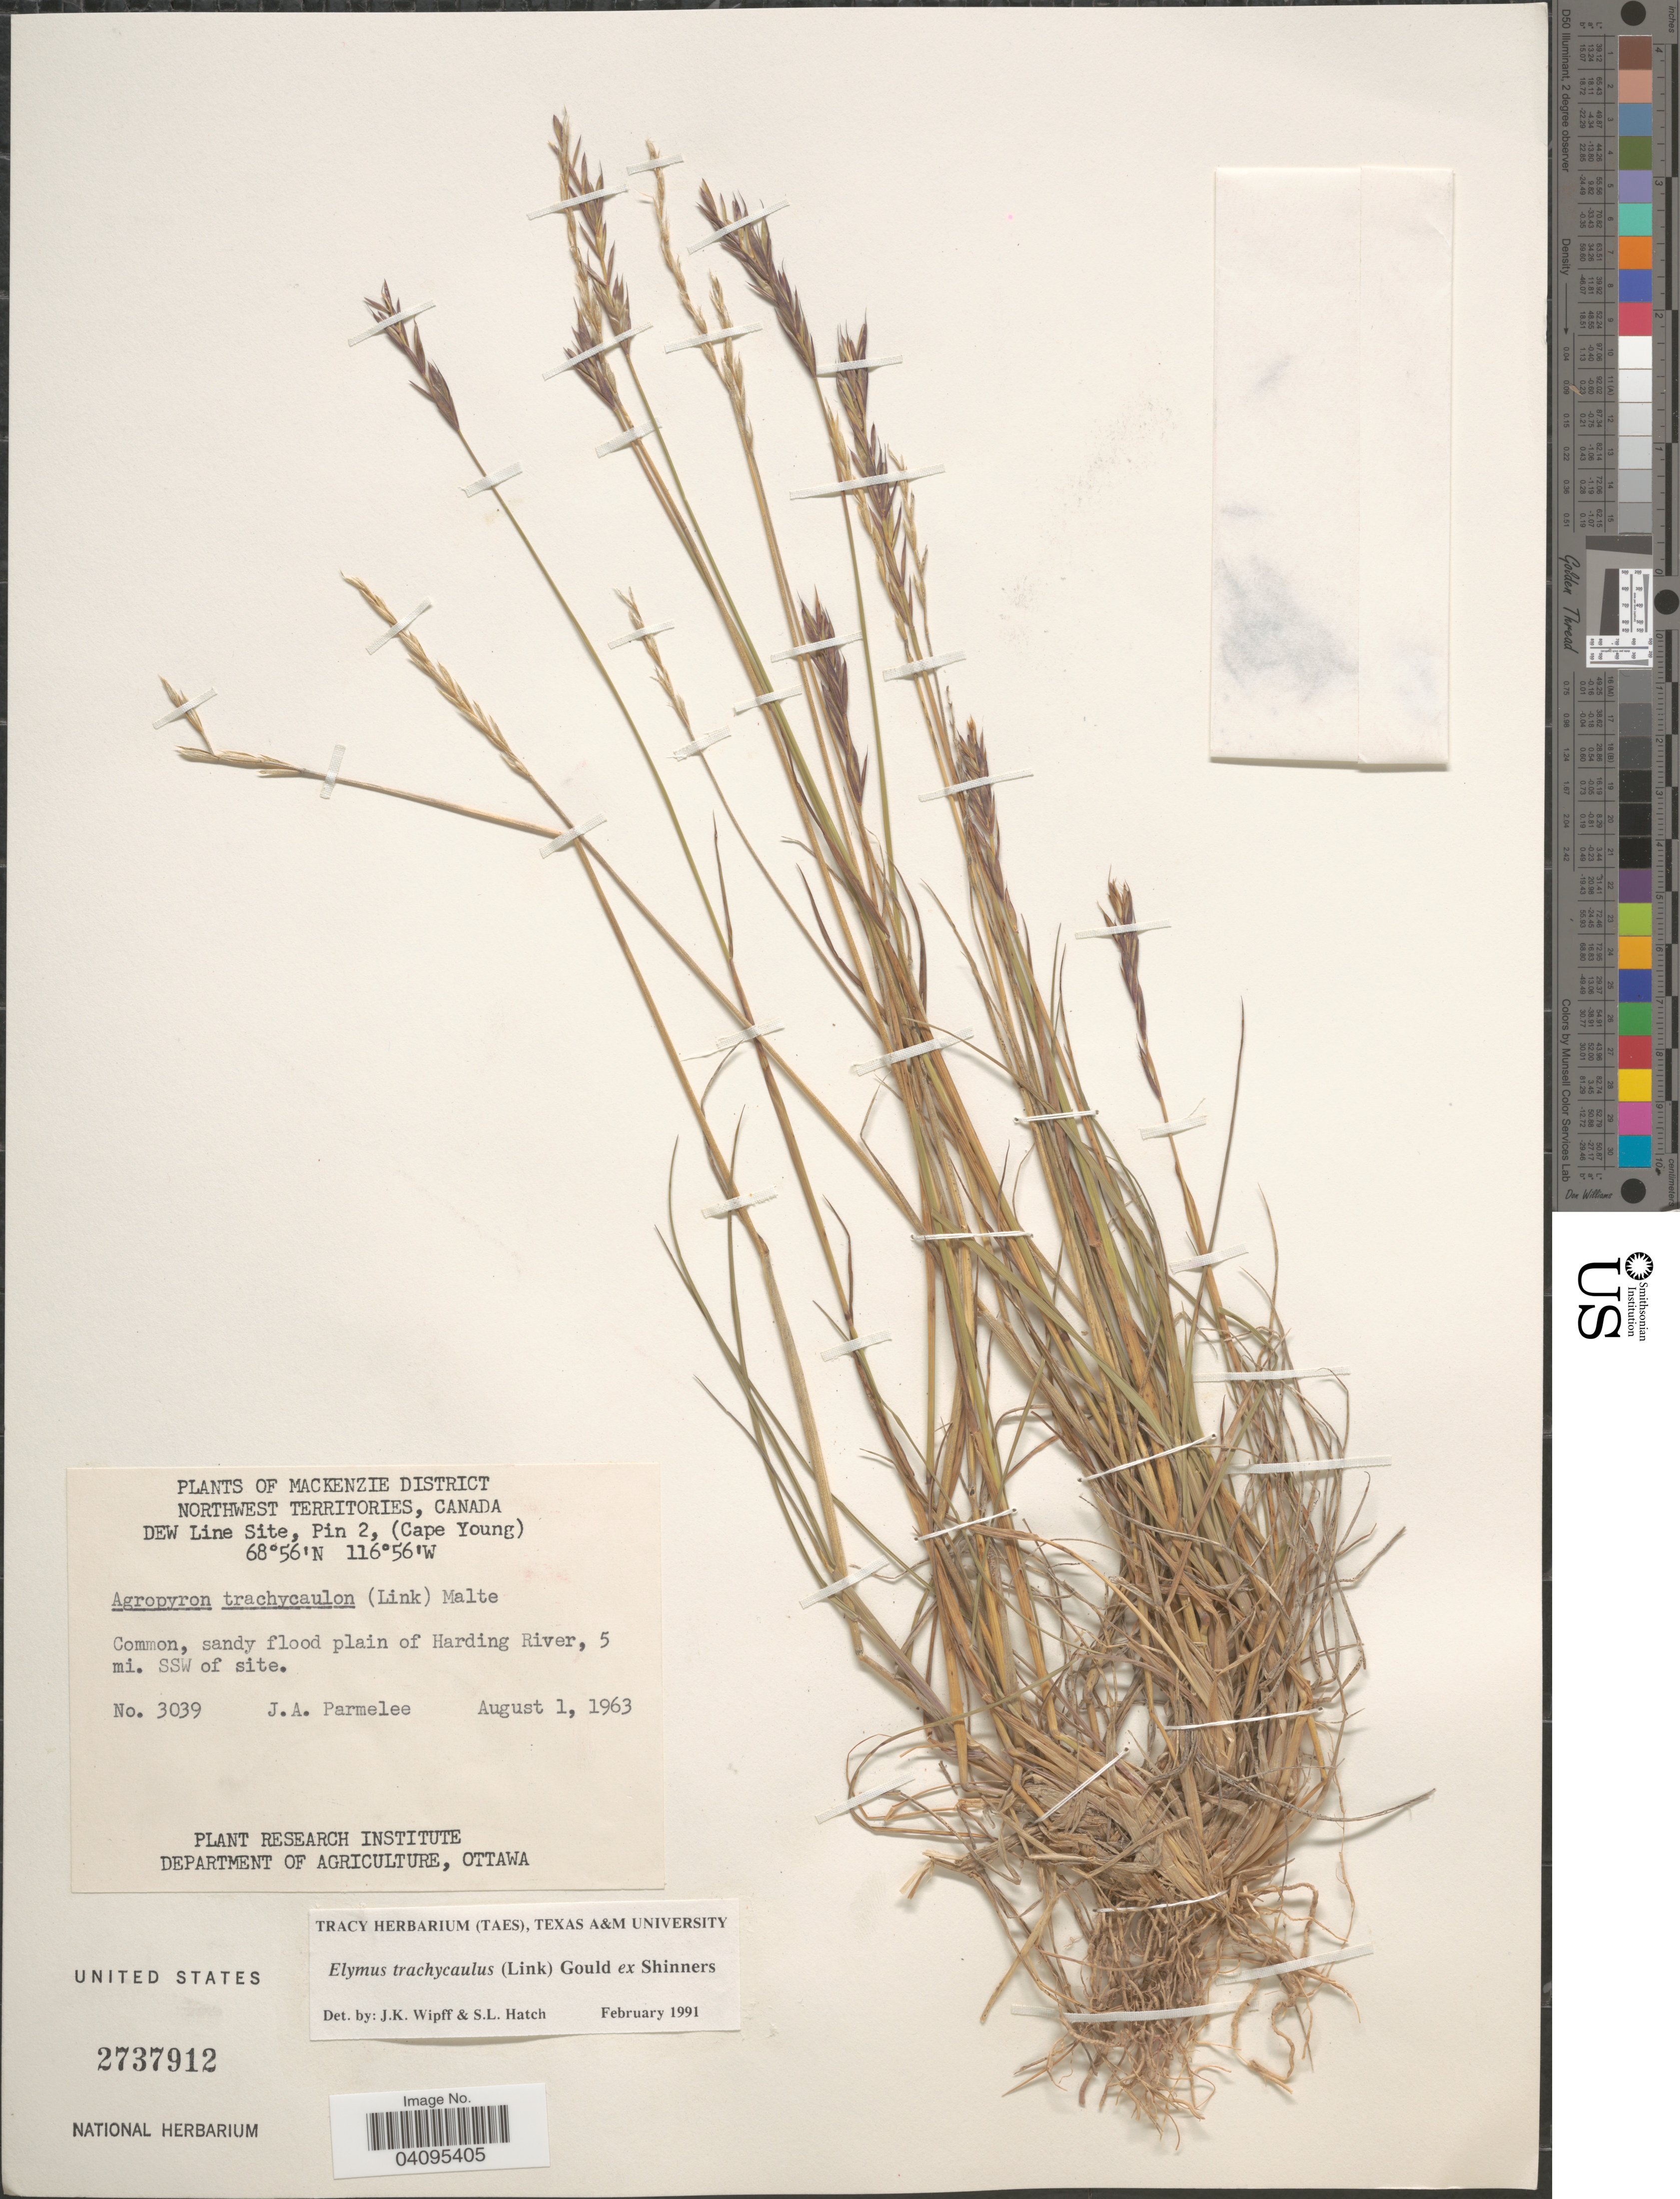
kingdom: Plantae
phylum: Tracheophyta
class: Liliopsida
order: Poales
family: Poaceae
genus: Elymus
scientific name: Elymus trachycaulus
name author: (Link) Gould ex Shinners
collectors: J. A. Parmelee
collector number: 3039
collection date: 1963-08-01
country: Canada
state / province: Northwest Territories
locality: Mackenzie District. DEW Line Site, Pin 2, (Cape Young). Common, sandy flood plain of Harding River, 5 mi. SSW of site.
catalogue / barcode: US 2737912